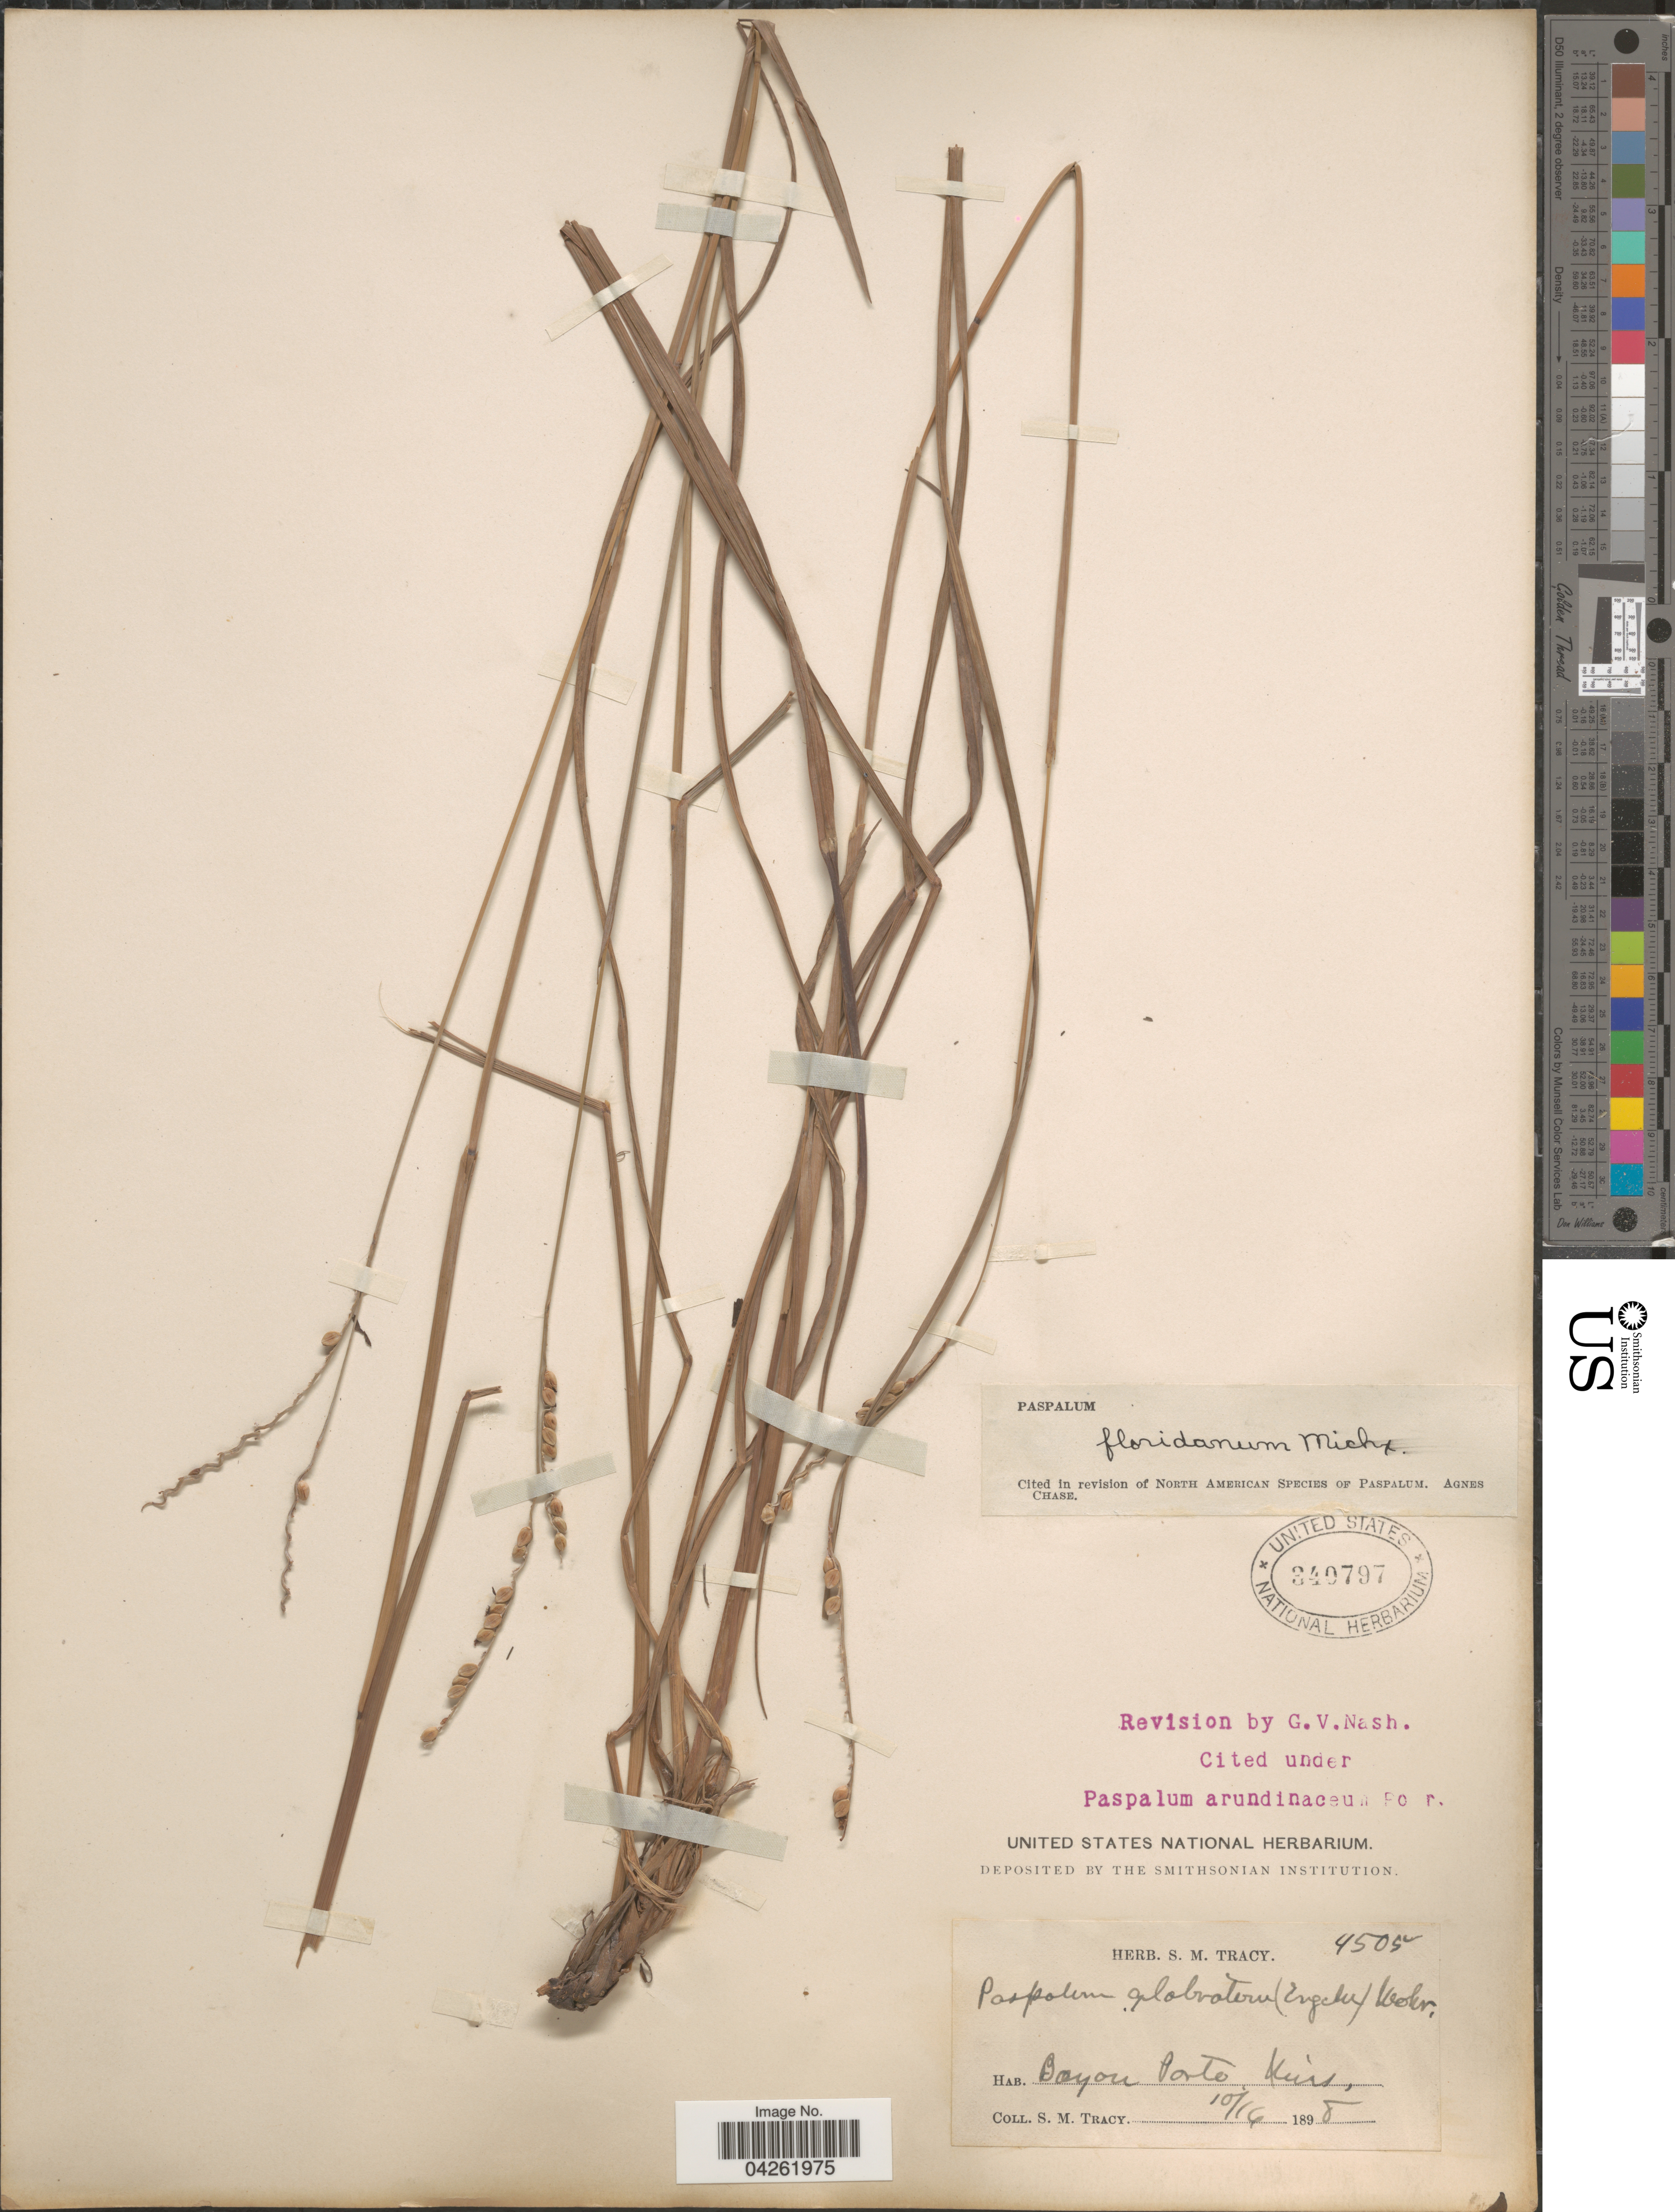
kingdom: Plantae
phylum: Tracheophyta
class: Liliopsida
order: Poales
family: Poaceae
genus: Paspalum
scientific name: Paspalum floridanum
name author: Michx.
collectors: S. M. Tracy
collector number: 4505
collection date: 1898-10-16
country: United States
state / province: Mississippi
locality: Bayou Porto.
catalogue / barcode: US 340797